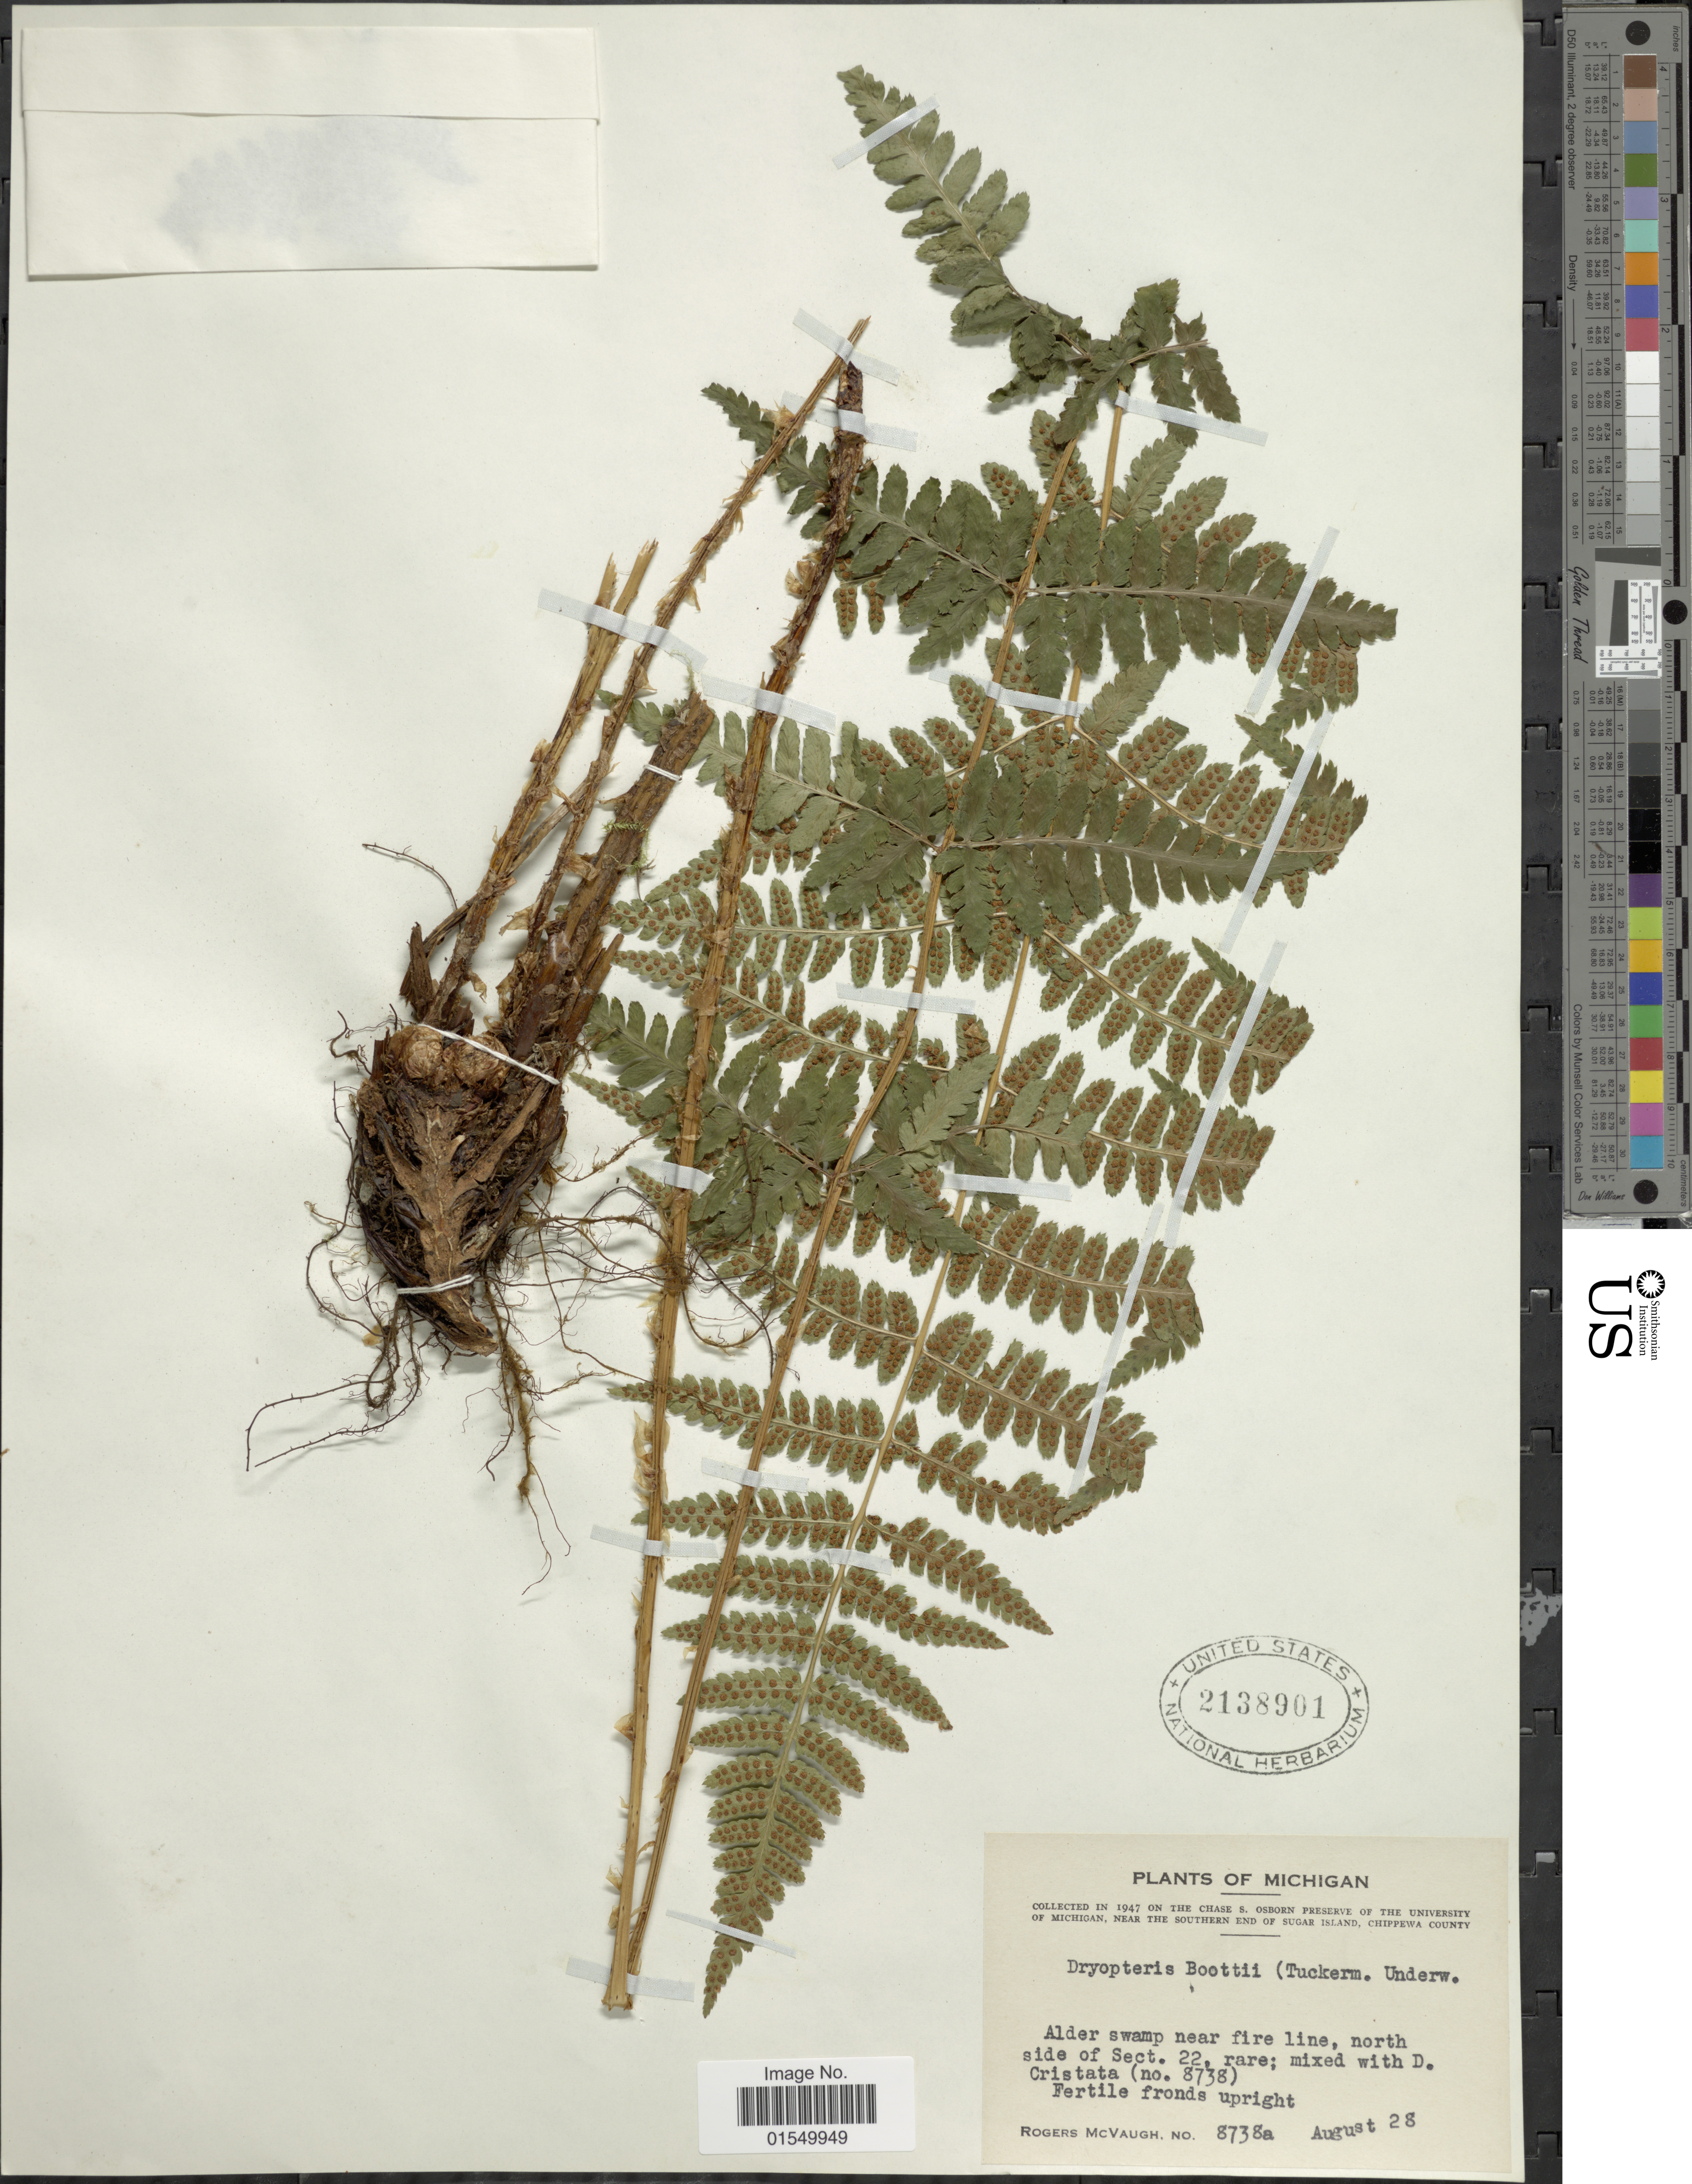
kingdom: Plantae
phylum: Tracheophyta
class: Polypodiopsida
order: Polypodiales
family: Dryopteridaceae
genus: Dryopteris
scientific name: Dryopteris x boottii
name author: Underw.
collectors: R. McVaugh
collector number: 8738a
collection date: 1947-08-28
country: United States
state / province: Michigan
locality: Alder swamp near fire line, north side of Sect. 22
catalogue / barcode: US 2138901